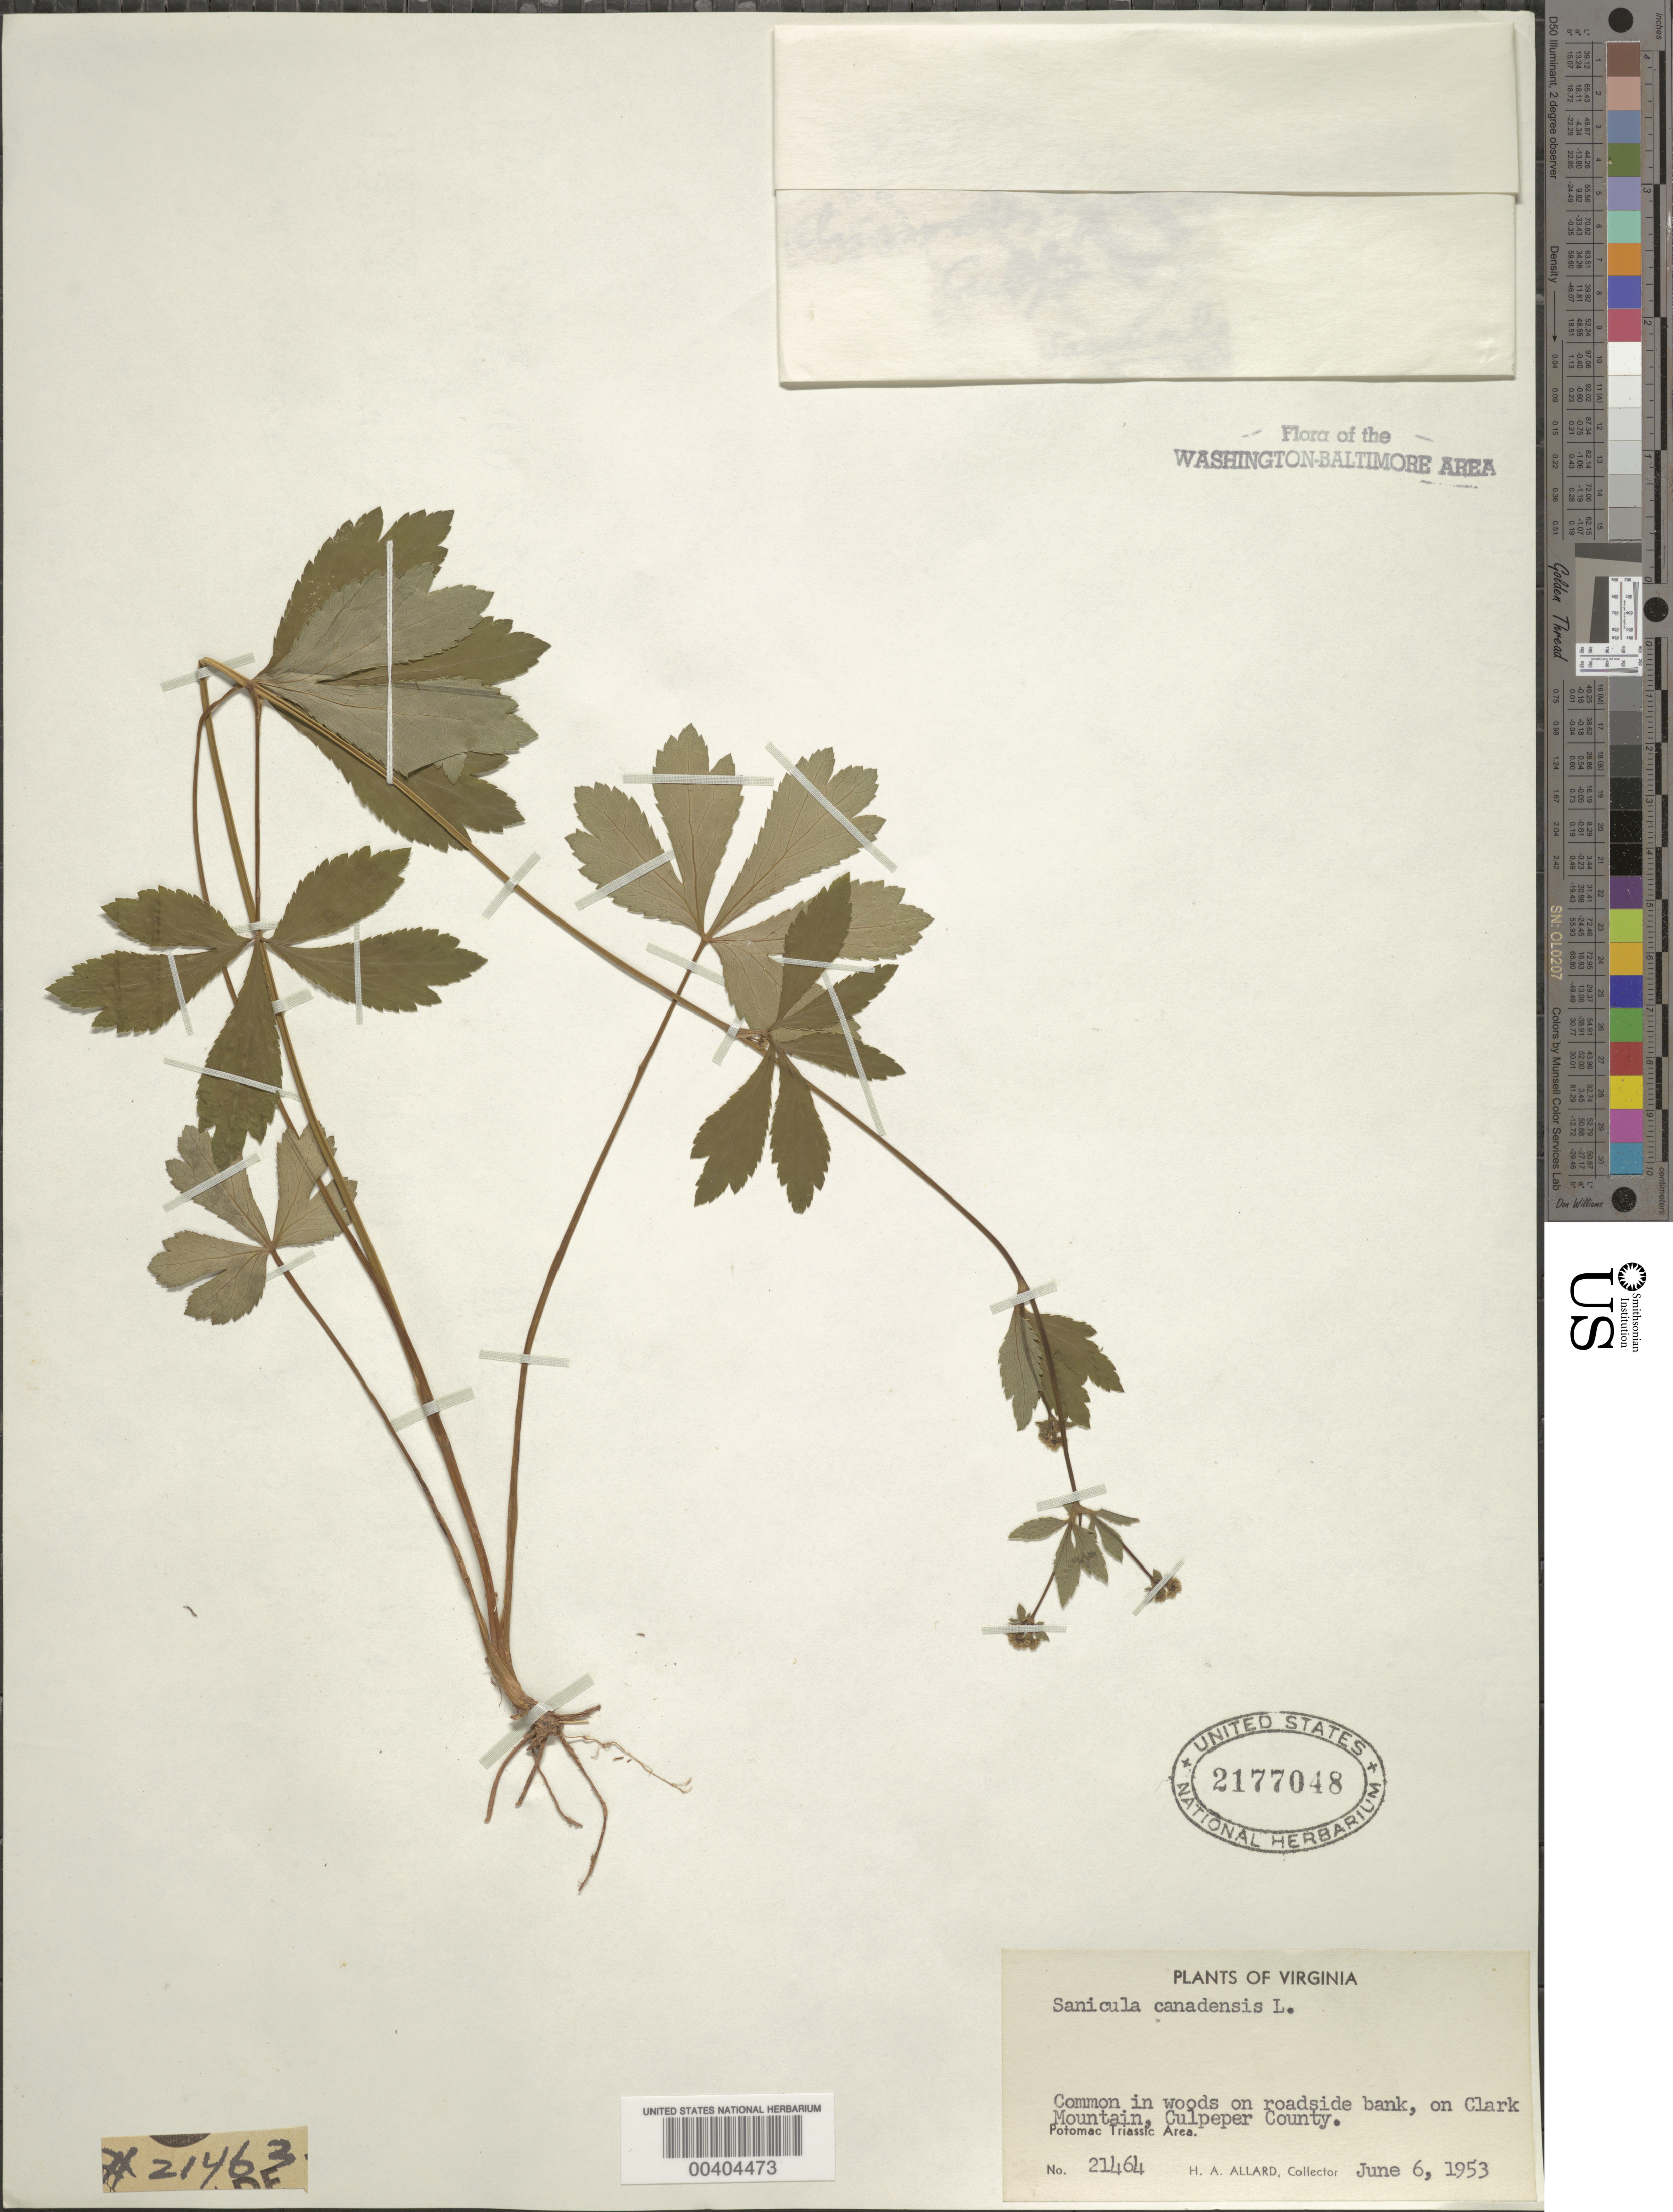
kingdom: Plantae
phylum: Tracheophyta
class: Magnoliopsida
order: Apiales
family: Apiaceae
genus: Sanicula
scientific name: Sanicula canadensis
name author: L.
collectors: H. A. Allard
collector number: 21464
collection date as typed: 06 Jun 1953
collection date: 1953-06-06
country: United States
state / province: Virginia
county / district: Culpeper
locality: Clark Mountain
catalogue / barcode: US 2177048